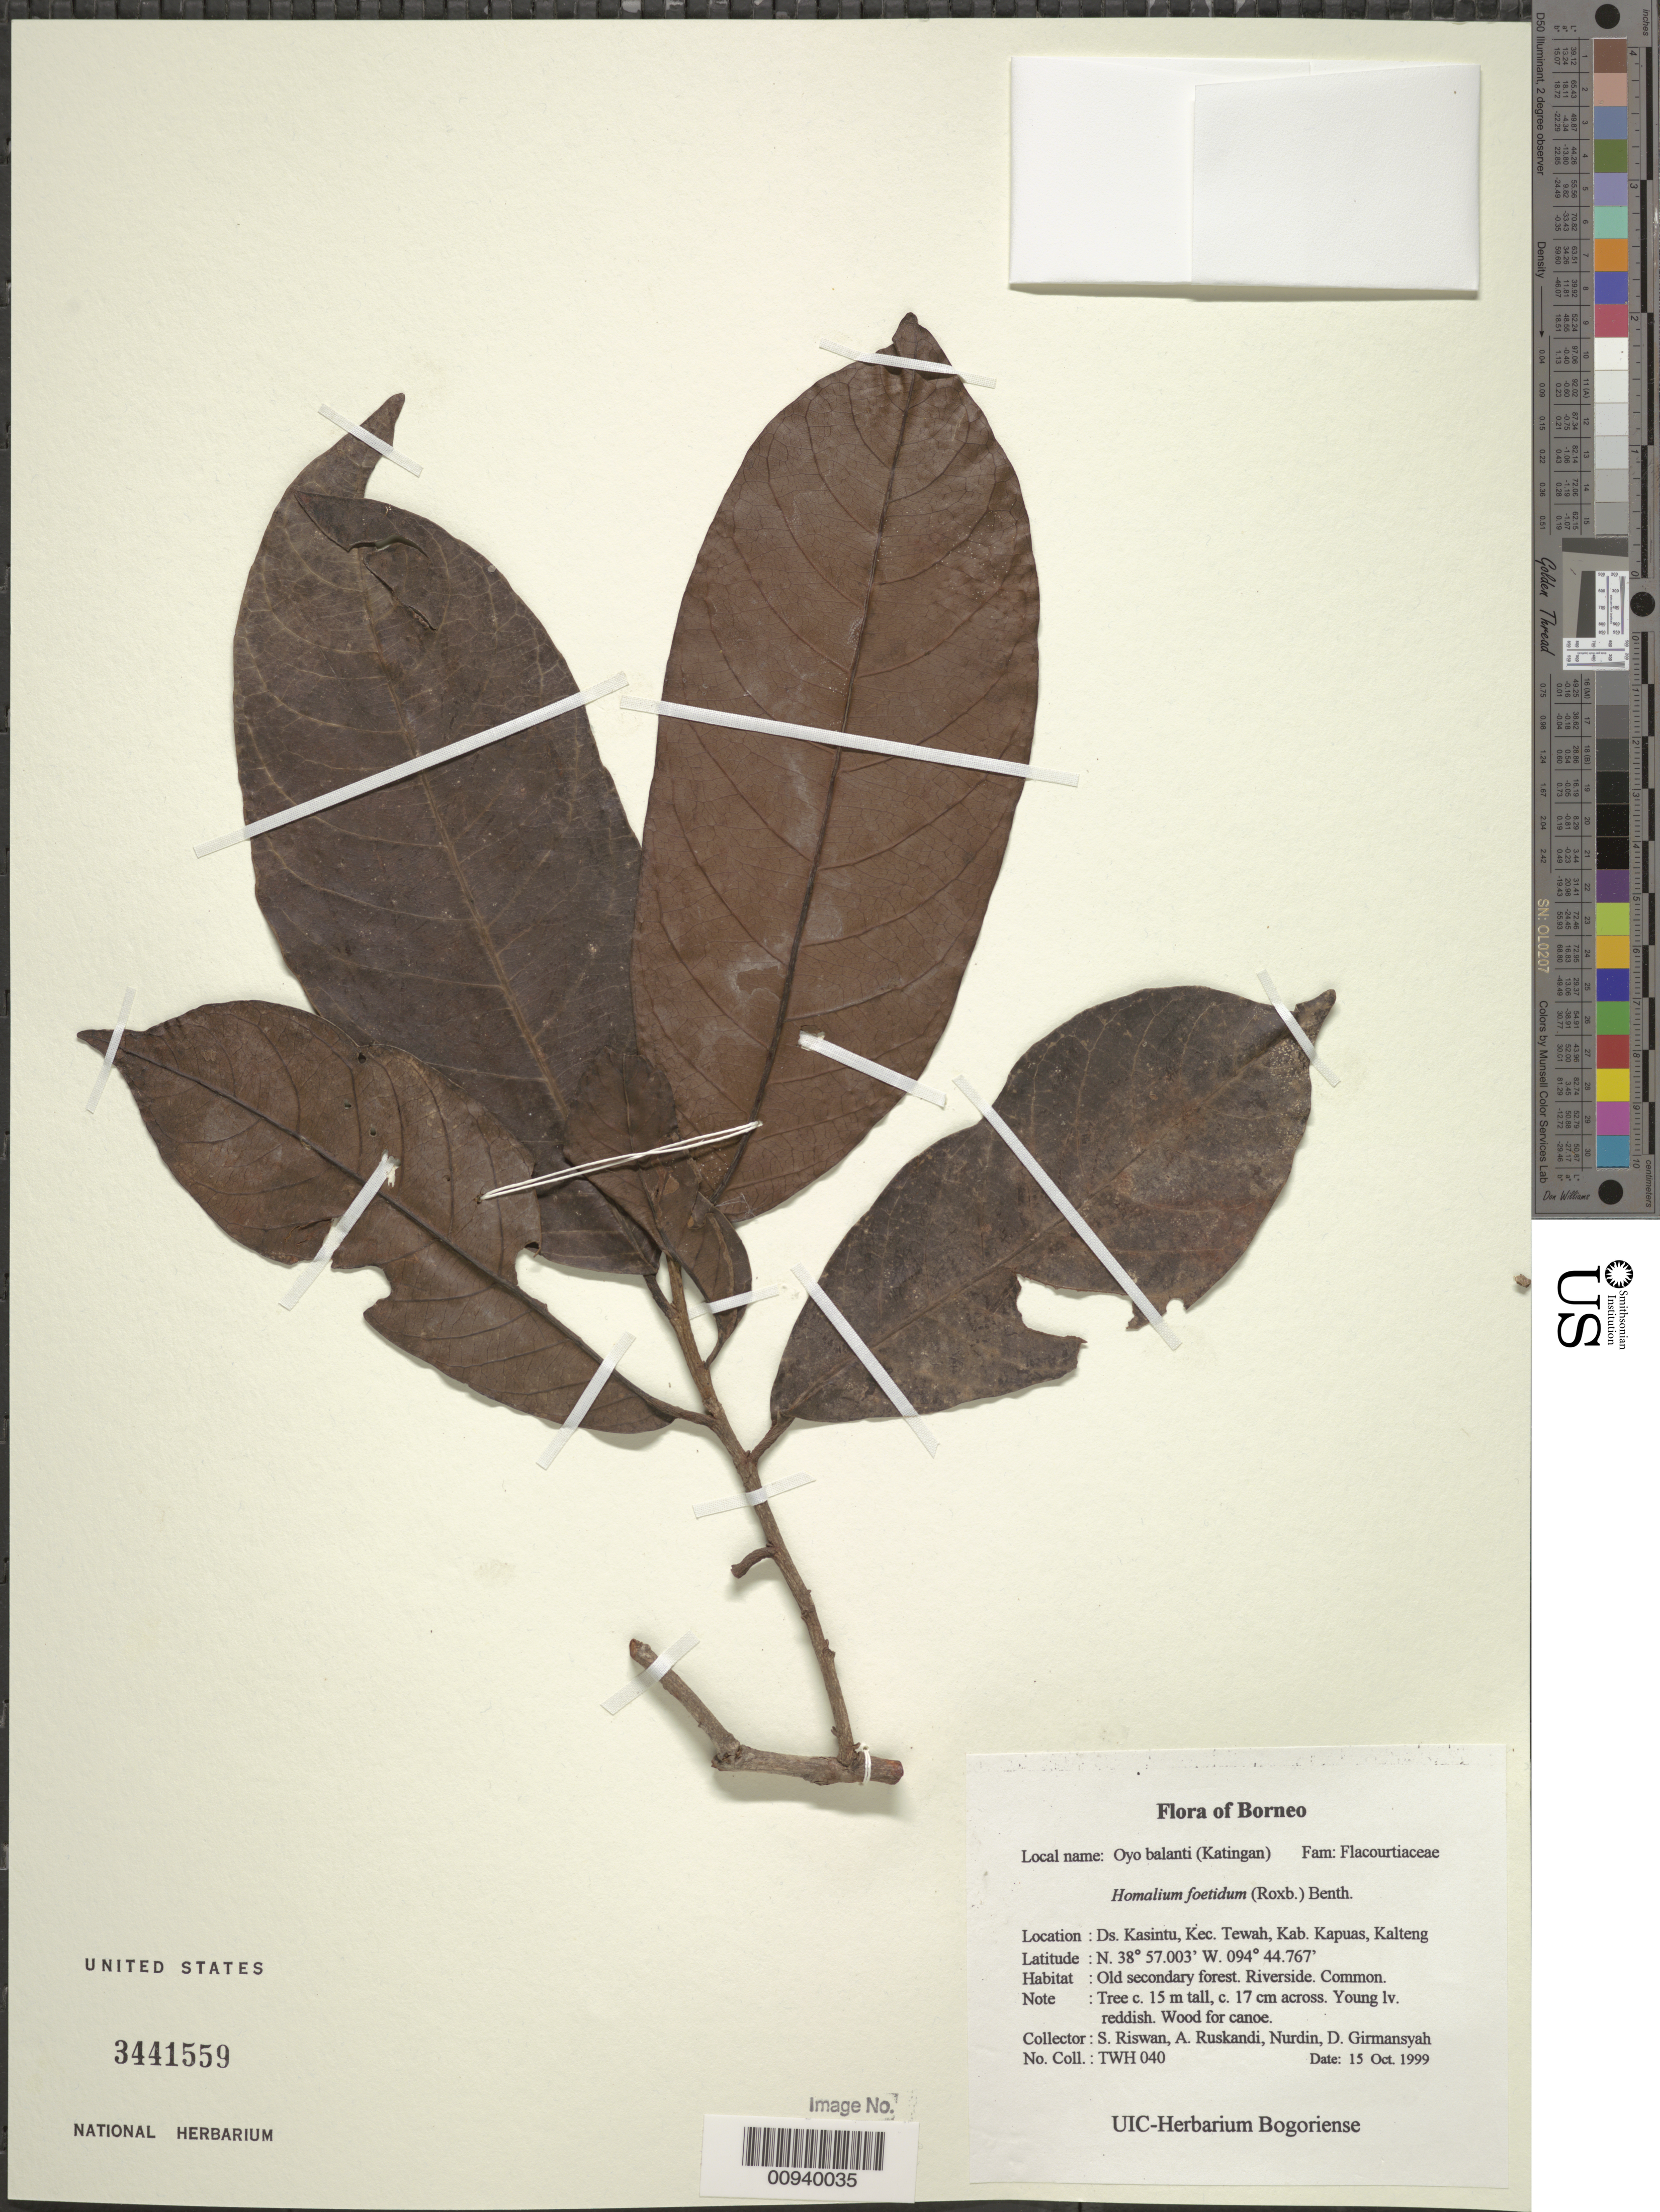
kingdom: Plantae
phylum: Tracheophyta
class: Magnoliopsida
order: Malpighiales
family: Salicaceae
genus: Homalium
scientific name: Homalium foetidum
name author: (Roxb.) Benth.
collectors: S. Riswan, A. Ruskandi, Nurdin, D. & D. Girmansyah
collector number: TWH 040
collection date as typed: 15 Oct 1999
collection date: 1999-10-15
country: Malaysia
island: Borneo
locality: Ds. Kasintu, Ke'c. Tewah, Kab. Kapuas, Kalteng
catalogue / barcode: US 3441559